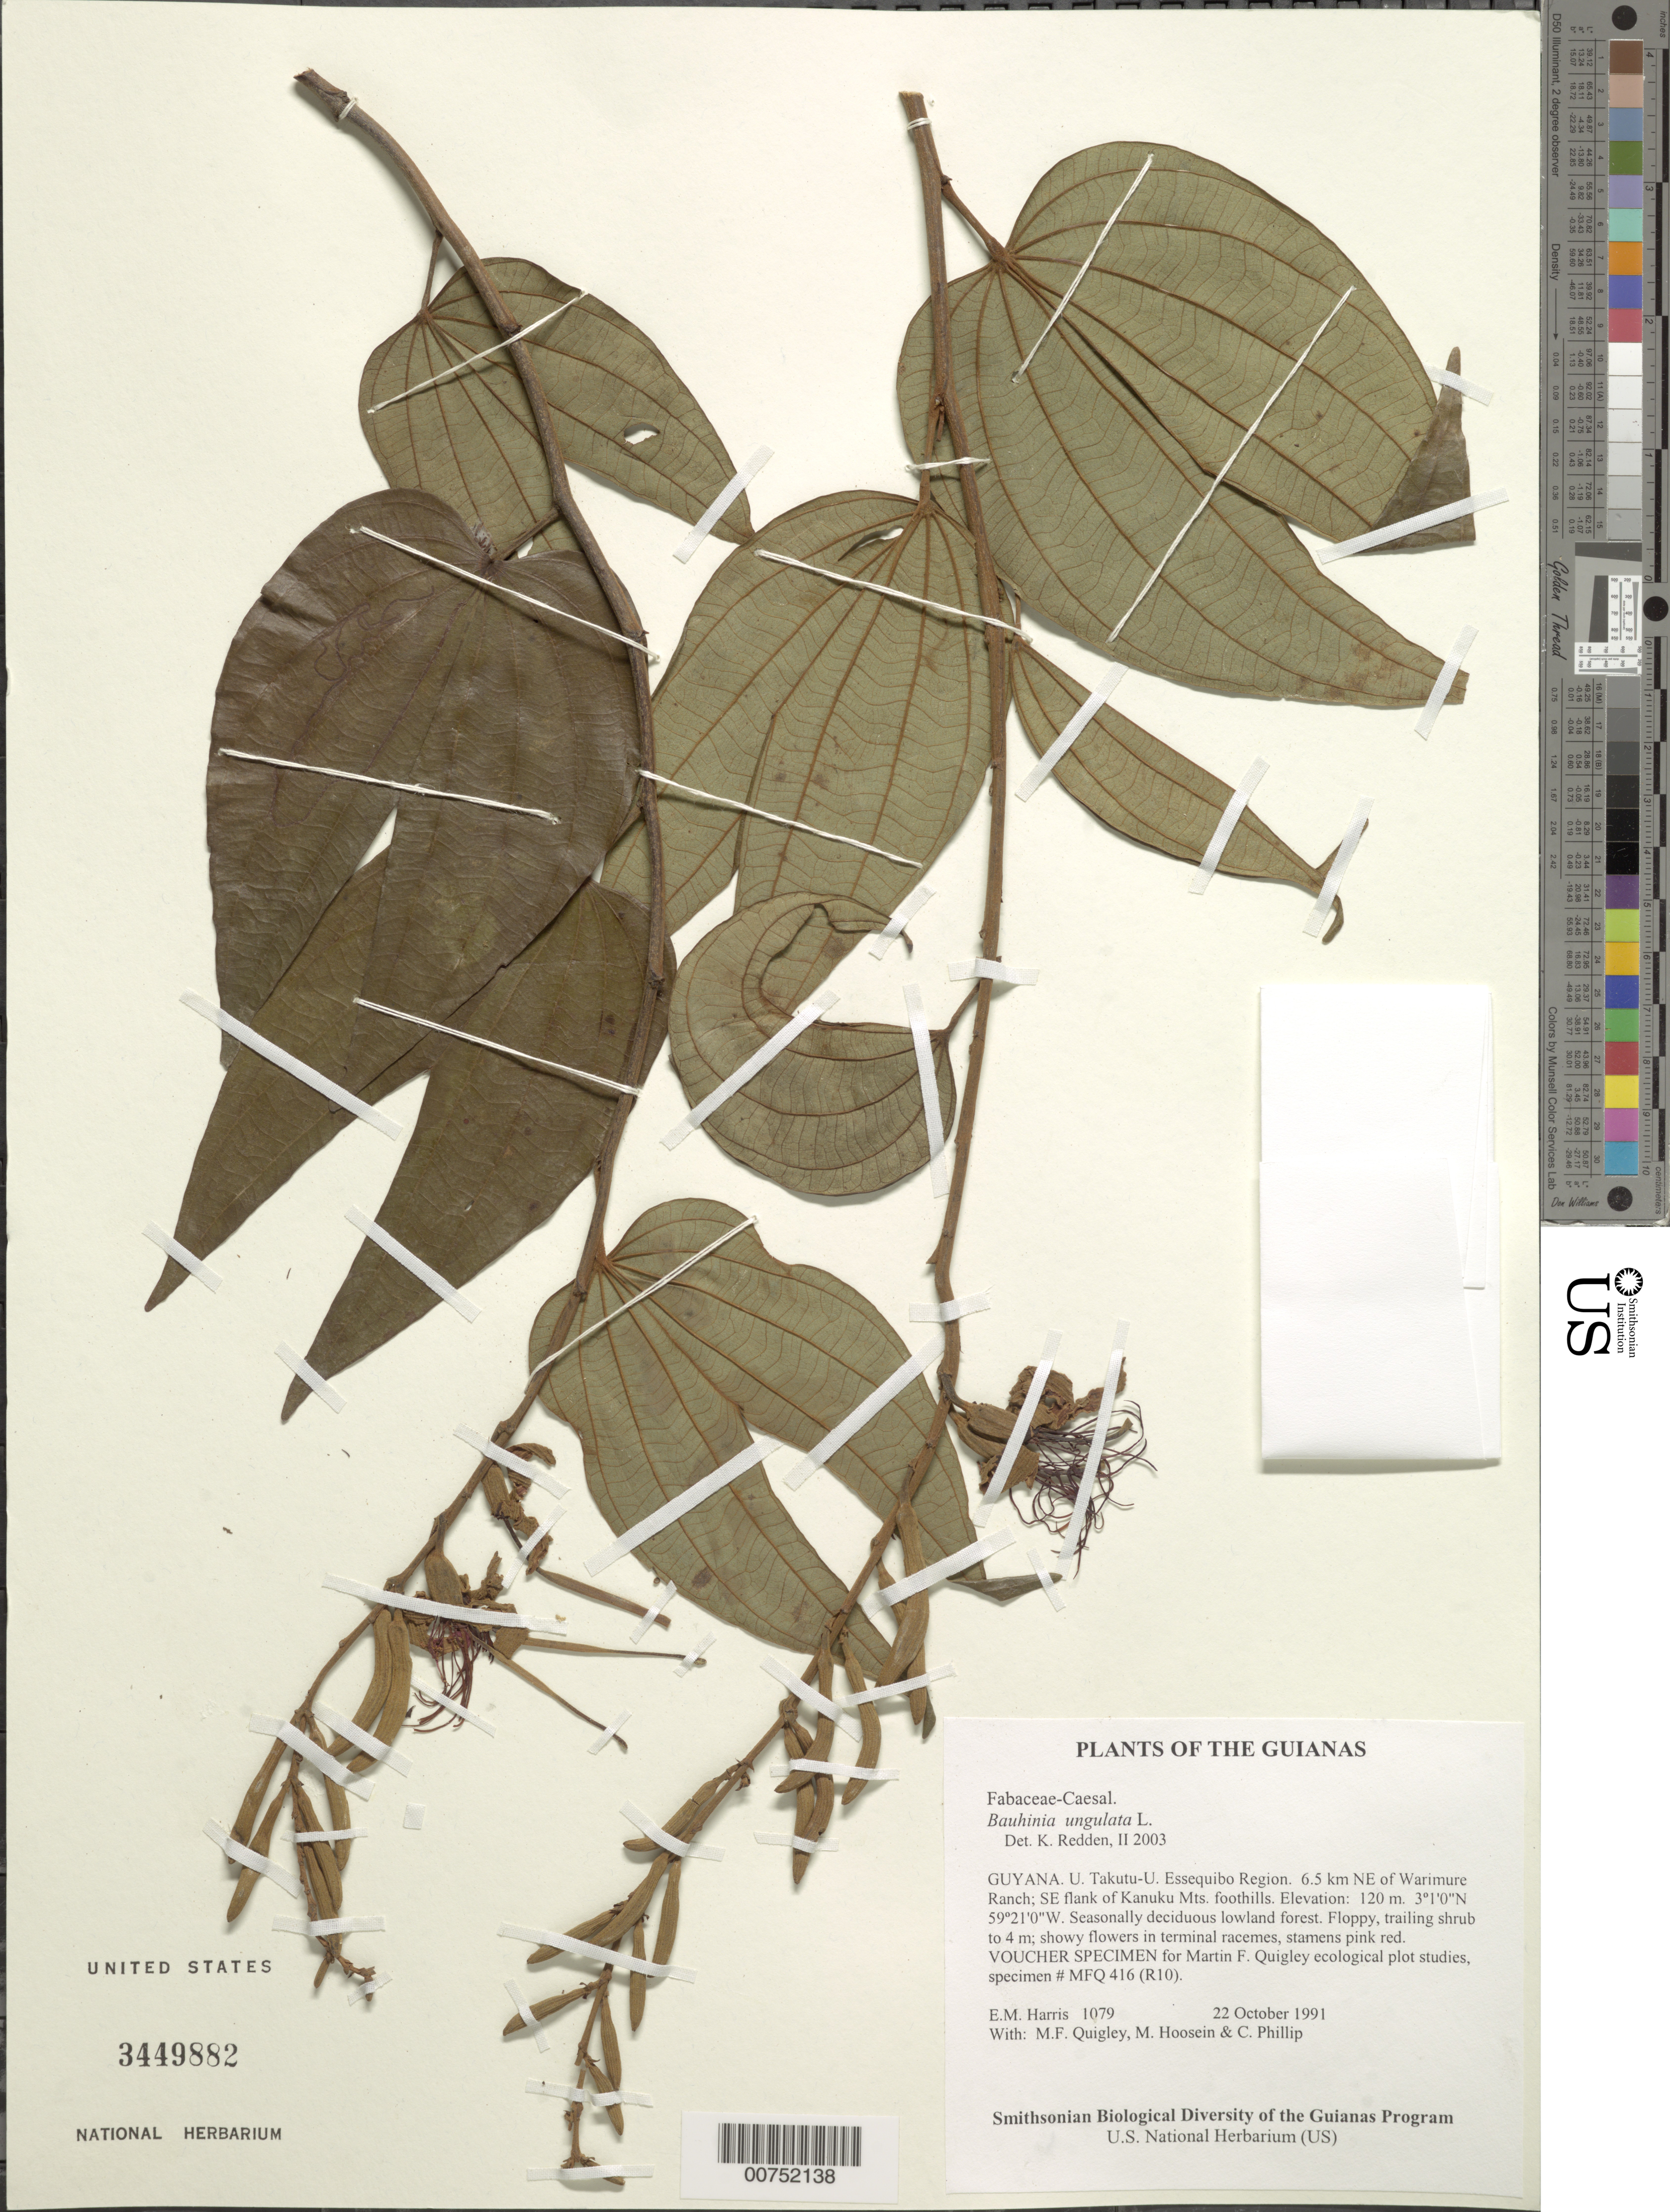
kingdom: Plantae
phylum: Tracheophyta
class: Magnoliopsida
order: Fabales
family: Fabaceae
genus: Bauhinia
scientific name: Bauhinia ungulata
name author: L.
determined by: Redden, K. M.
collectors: E. M. Harris, M. Quigley, M. Hossein & C. Phillip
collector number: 1079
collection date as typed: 22 October 1991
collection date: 1991-10-22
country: Guyana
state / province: U. Takutu-U. Essequibo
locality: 6.5 km NE of Warimure Ranch; SE flank of Kanuku Mts. foothills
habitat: Seasonally deciduous lowland forest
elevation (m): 120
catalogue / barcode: US 3449882